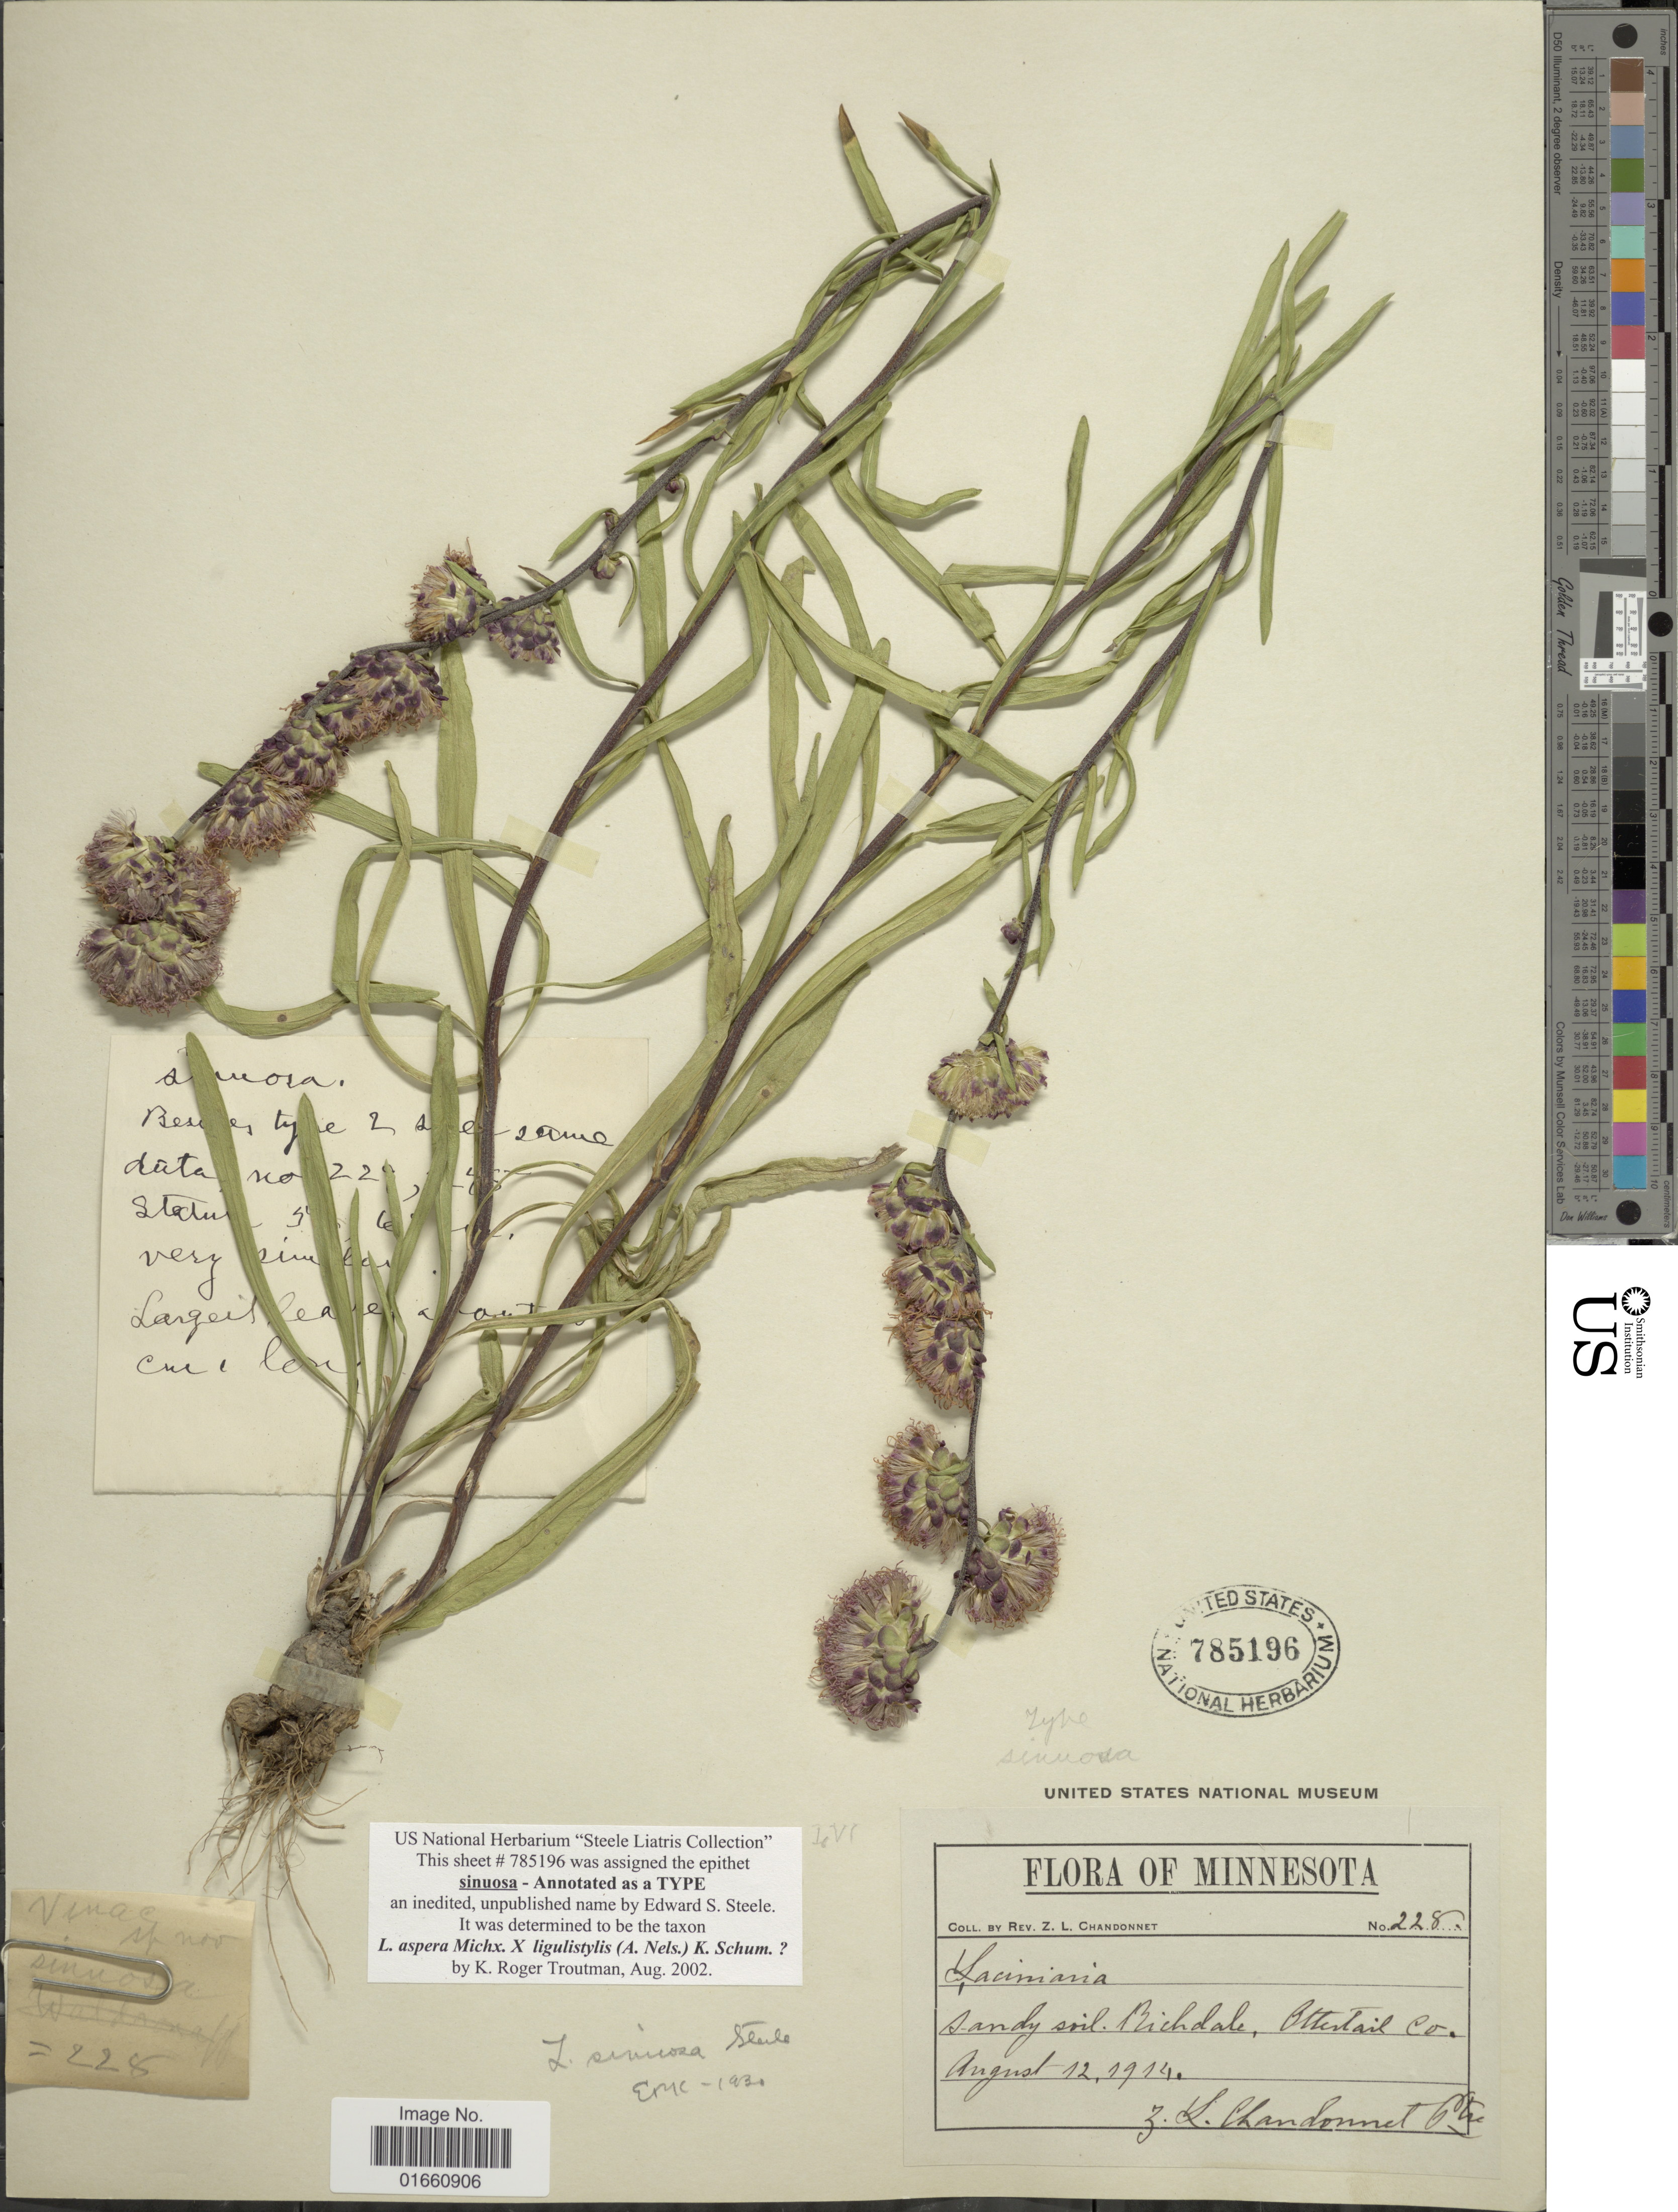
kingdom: Plantae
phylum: Tracheophyta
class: Magnoliopsida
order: Asterales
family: Asteraceae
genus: Liatris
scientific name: Liatris aspera x L. ligulistylus (A. Nelson) K. Schum.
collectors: Z. Chandonnet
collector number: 228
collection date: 1914-08-12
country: United States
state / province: Minnesota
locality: Richdale, Otter tail Co.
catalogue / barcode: US 785196